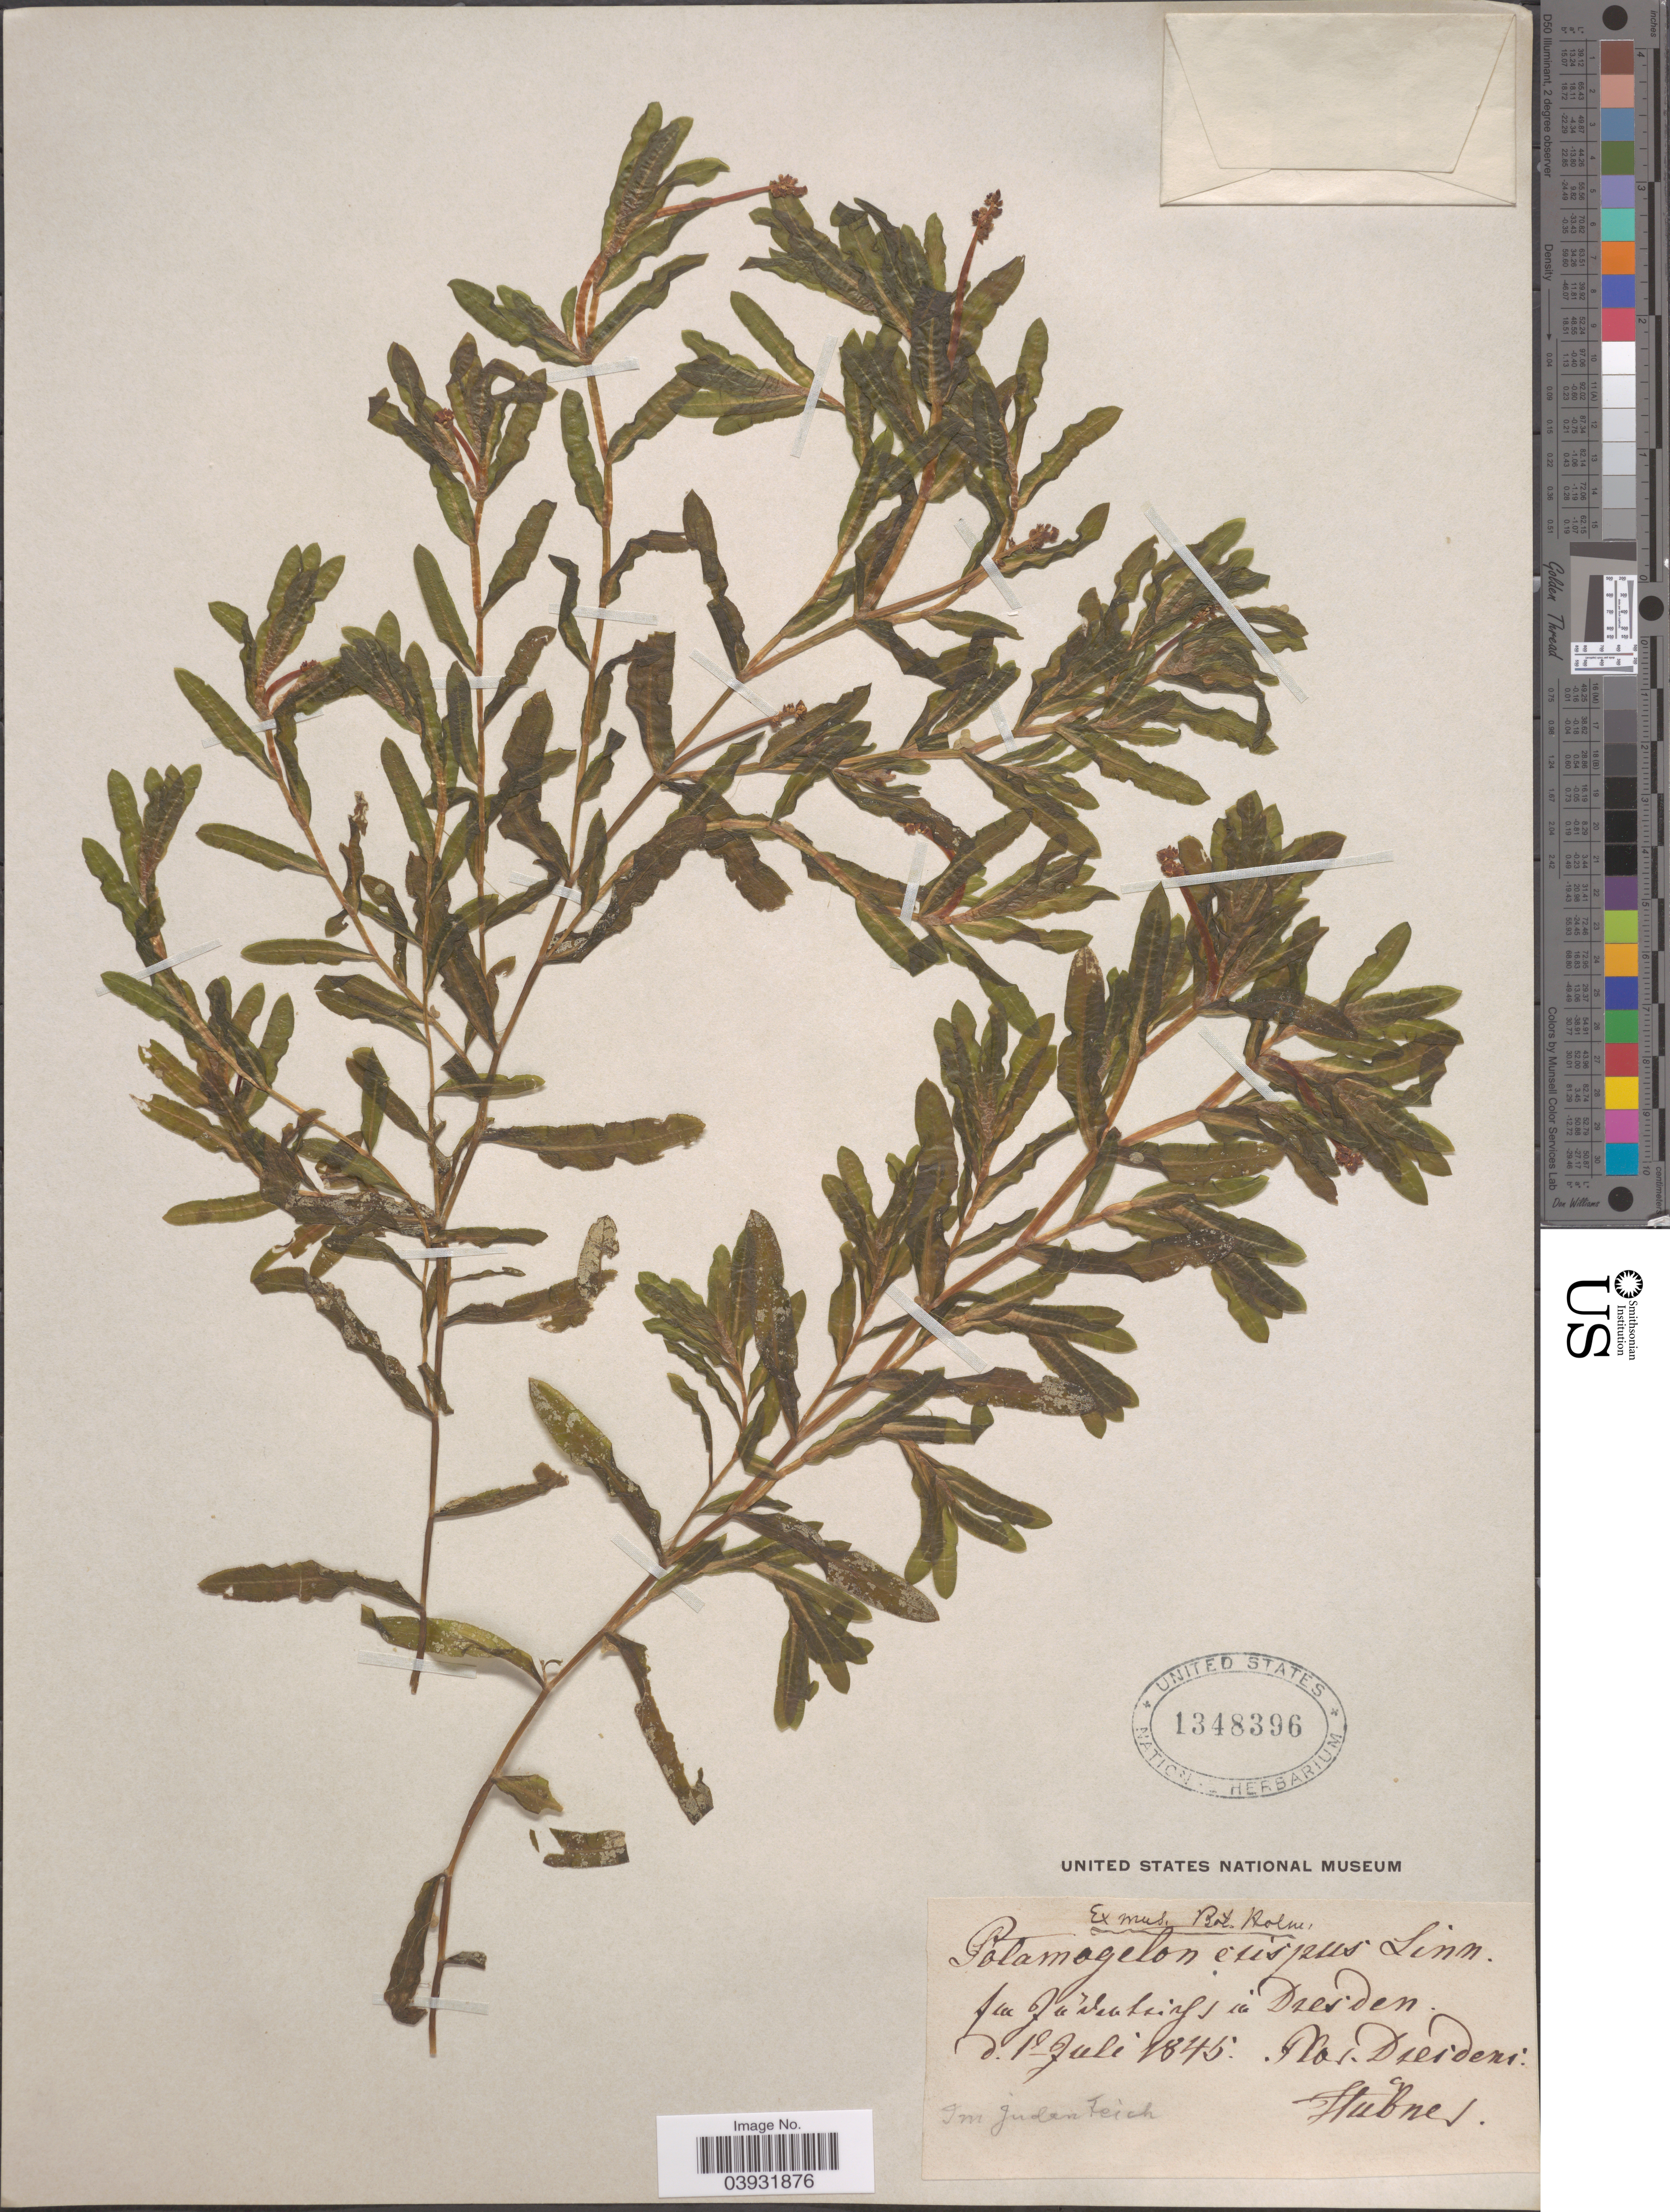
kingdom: Plantae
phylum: Tracheophyta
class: Liliopsida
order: Alismatales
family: Potamogetonaceae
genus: Potamogeton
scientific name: Potamogeton crispus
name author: L.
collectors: -- Hübner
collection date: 1845-07-01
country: Germany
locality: Im Judentsings [interpreted] in Dresden.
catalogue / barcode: US 1348396